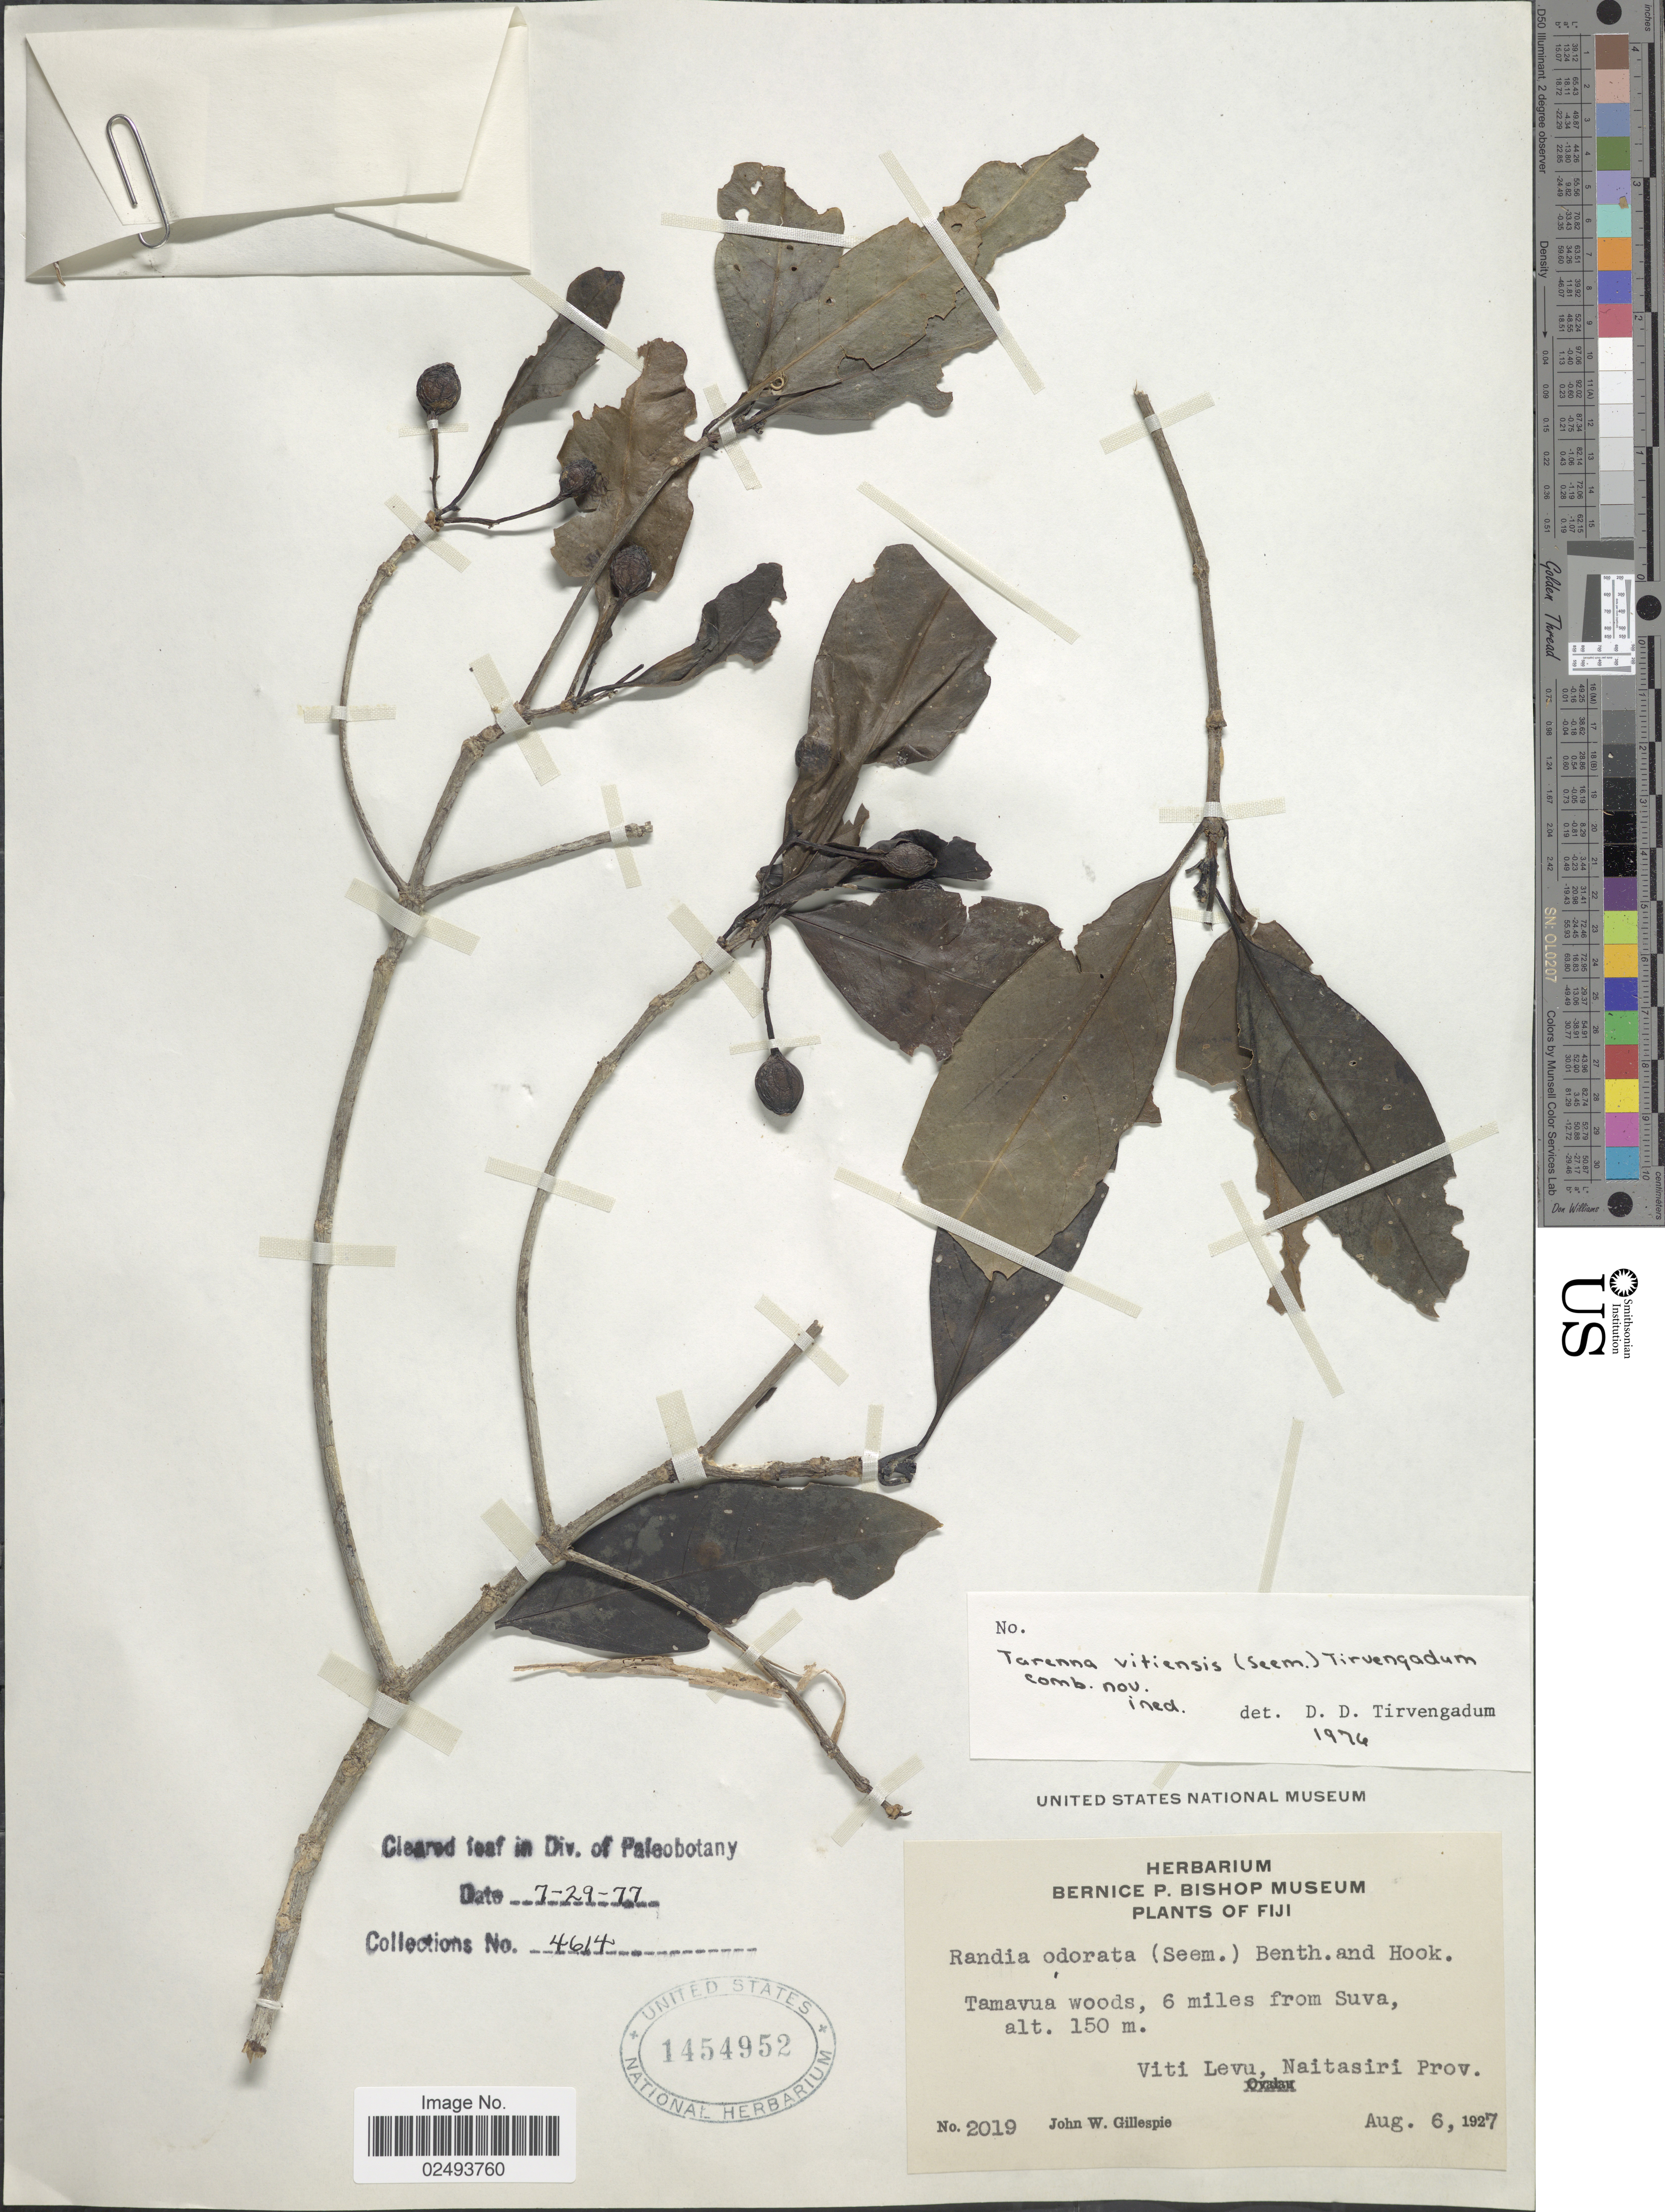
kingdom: Plantae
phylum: Tracheophyta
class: Magnoliopsida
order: Gentianales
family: Rubiaceae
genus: Tarenna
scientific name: Tarenna vitiensis (Seem.) Tirveng. comb. nov. ined.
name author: Craib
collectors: J. W. Gillespie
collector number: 2019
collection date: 1927-08-06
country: Fiji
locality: Tamavua woods, 6 miles from Suva, Viti Levu, Naitasiti Prov.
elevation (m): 150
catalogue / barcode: US 1454952